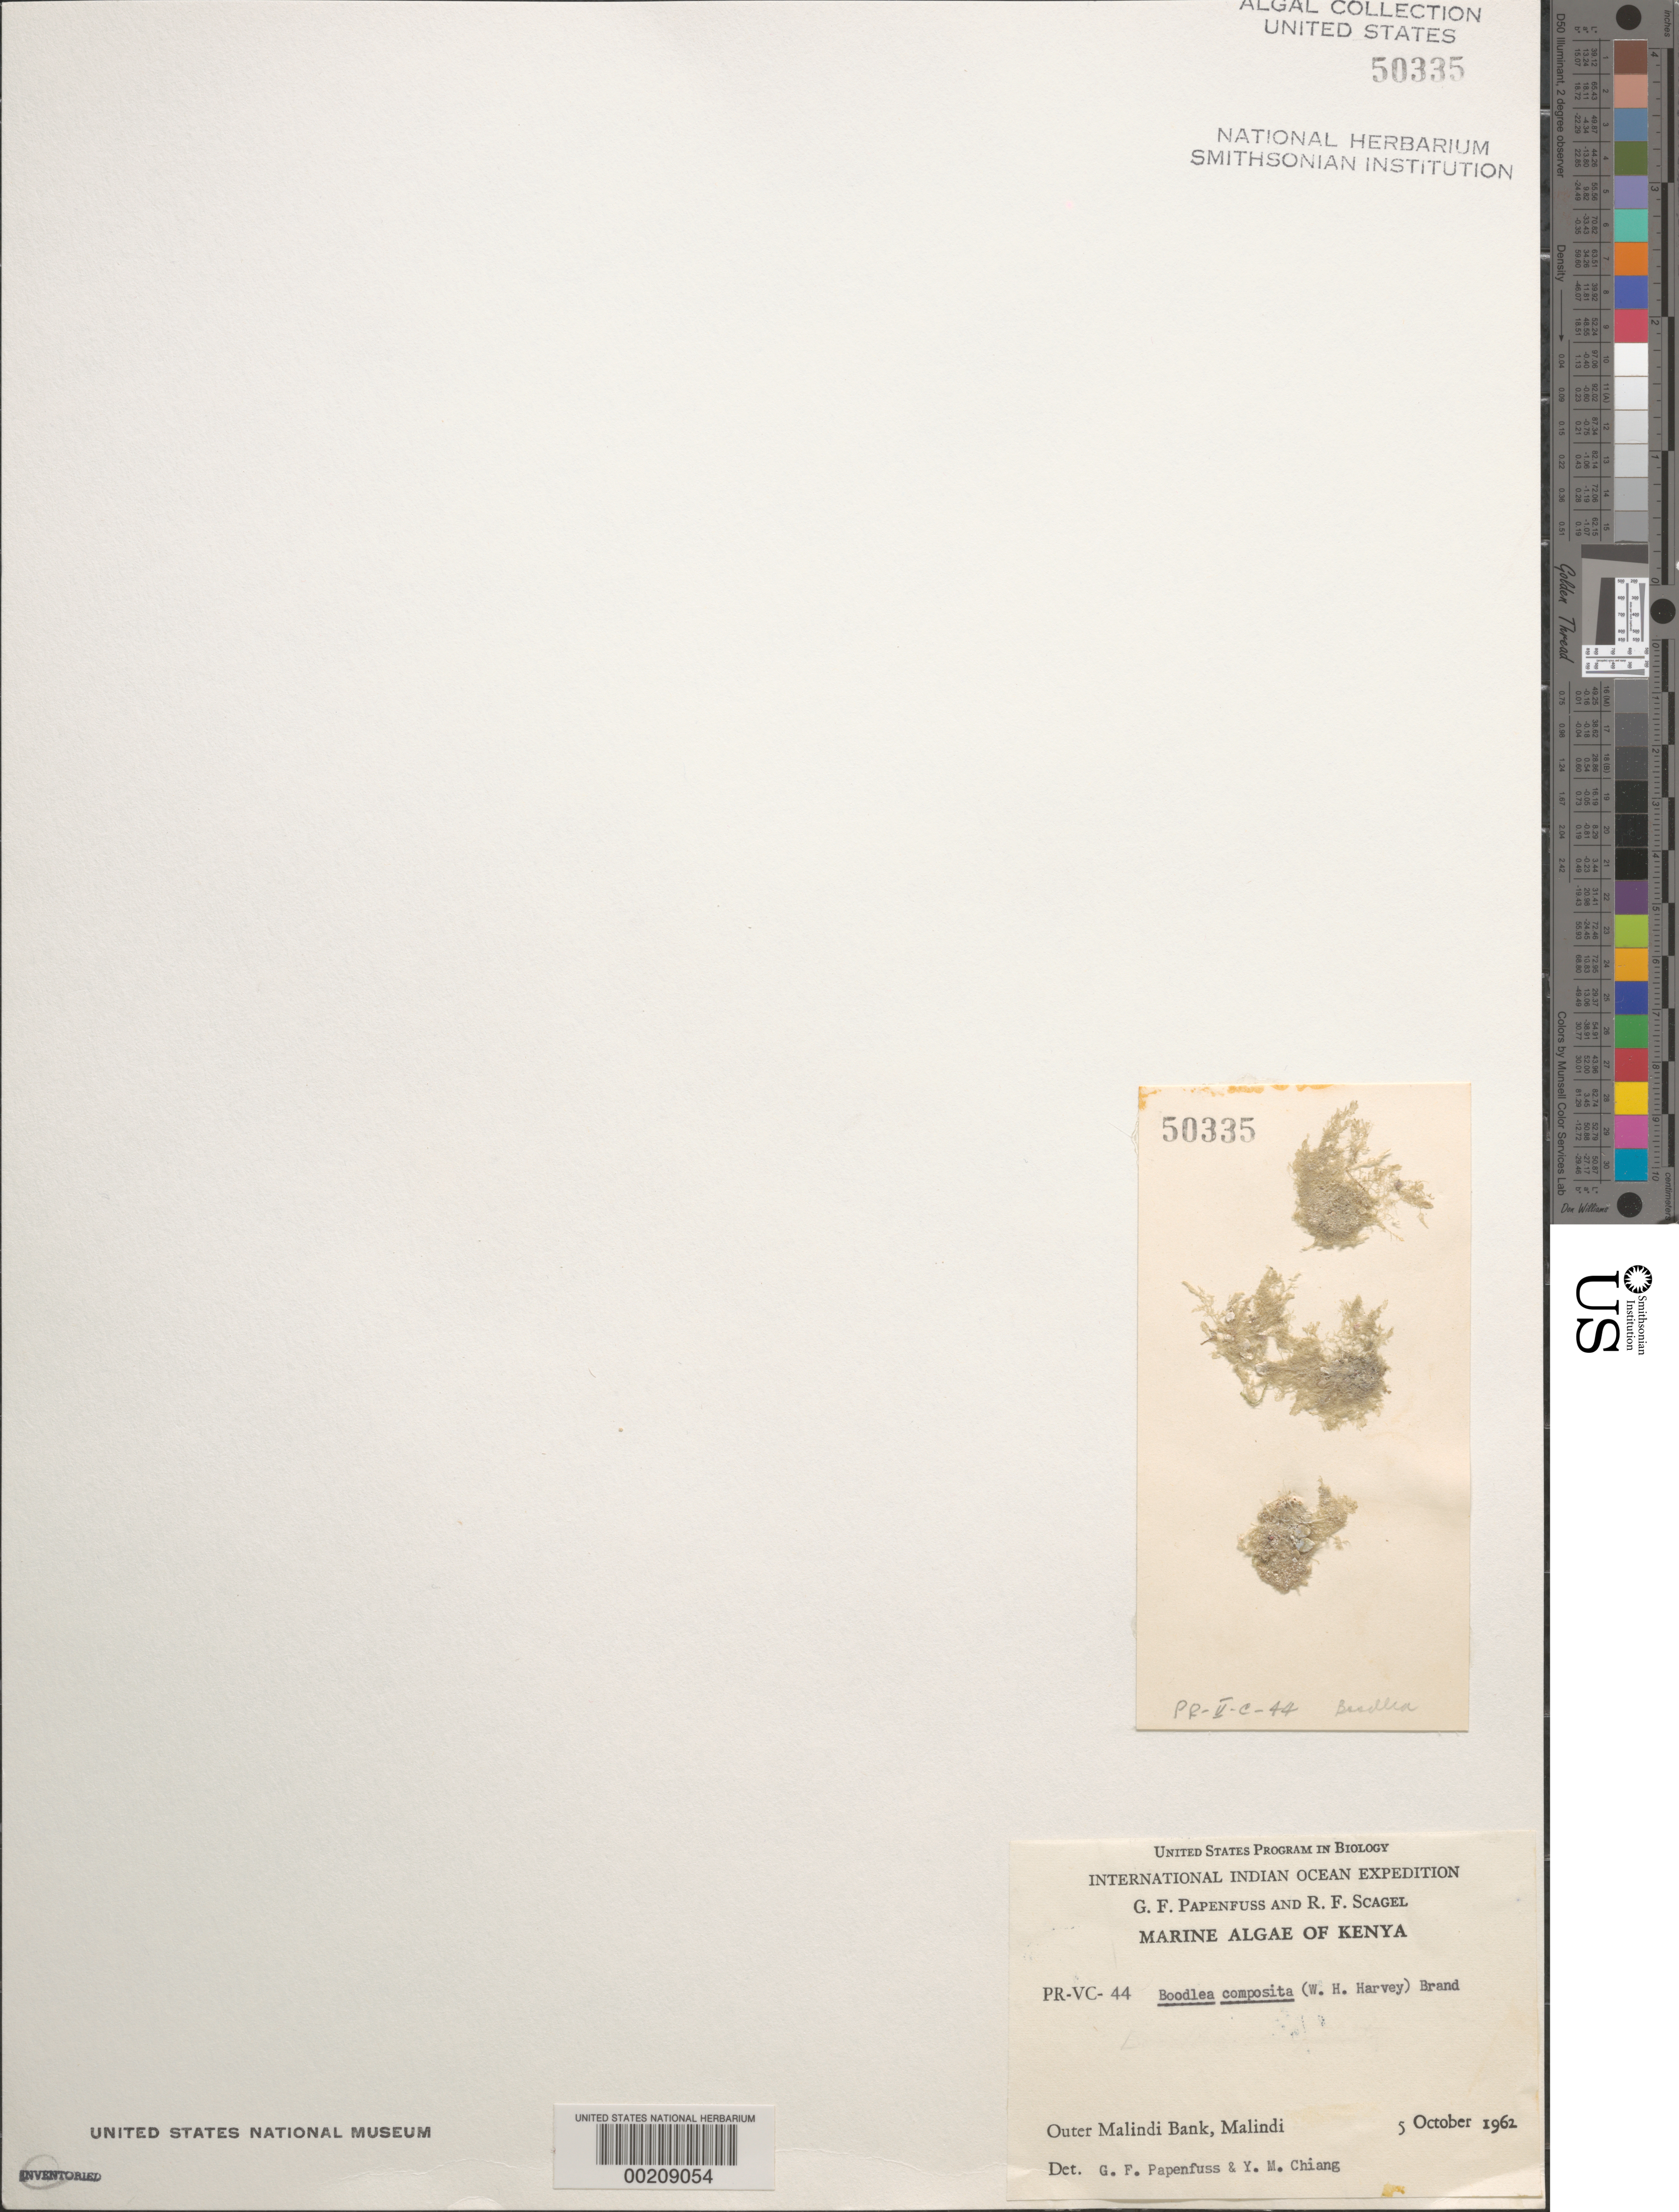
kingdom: Plantae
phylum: Chlorophyta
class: Ulvophyceae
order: Siphonocladales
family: Boodleaceae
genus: Boodlea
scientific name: Boodlea composita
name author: (Humb. & Humb.) Brand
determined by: Papenfuss, G. F.; Chiang, Y. M.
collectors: G. Papenfuss & R. F. Scagel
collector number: PR-VC-44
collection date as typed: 05 Oct 1962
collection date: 1962-10-05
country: Kenya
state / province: Kilifi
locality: Malindi, outer Malindi Bank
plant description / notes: International Indian Ocean Expedition, 1962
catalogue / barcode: US 50335